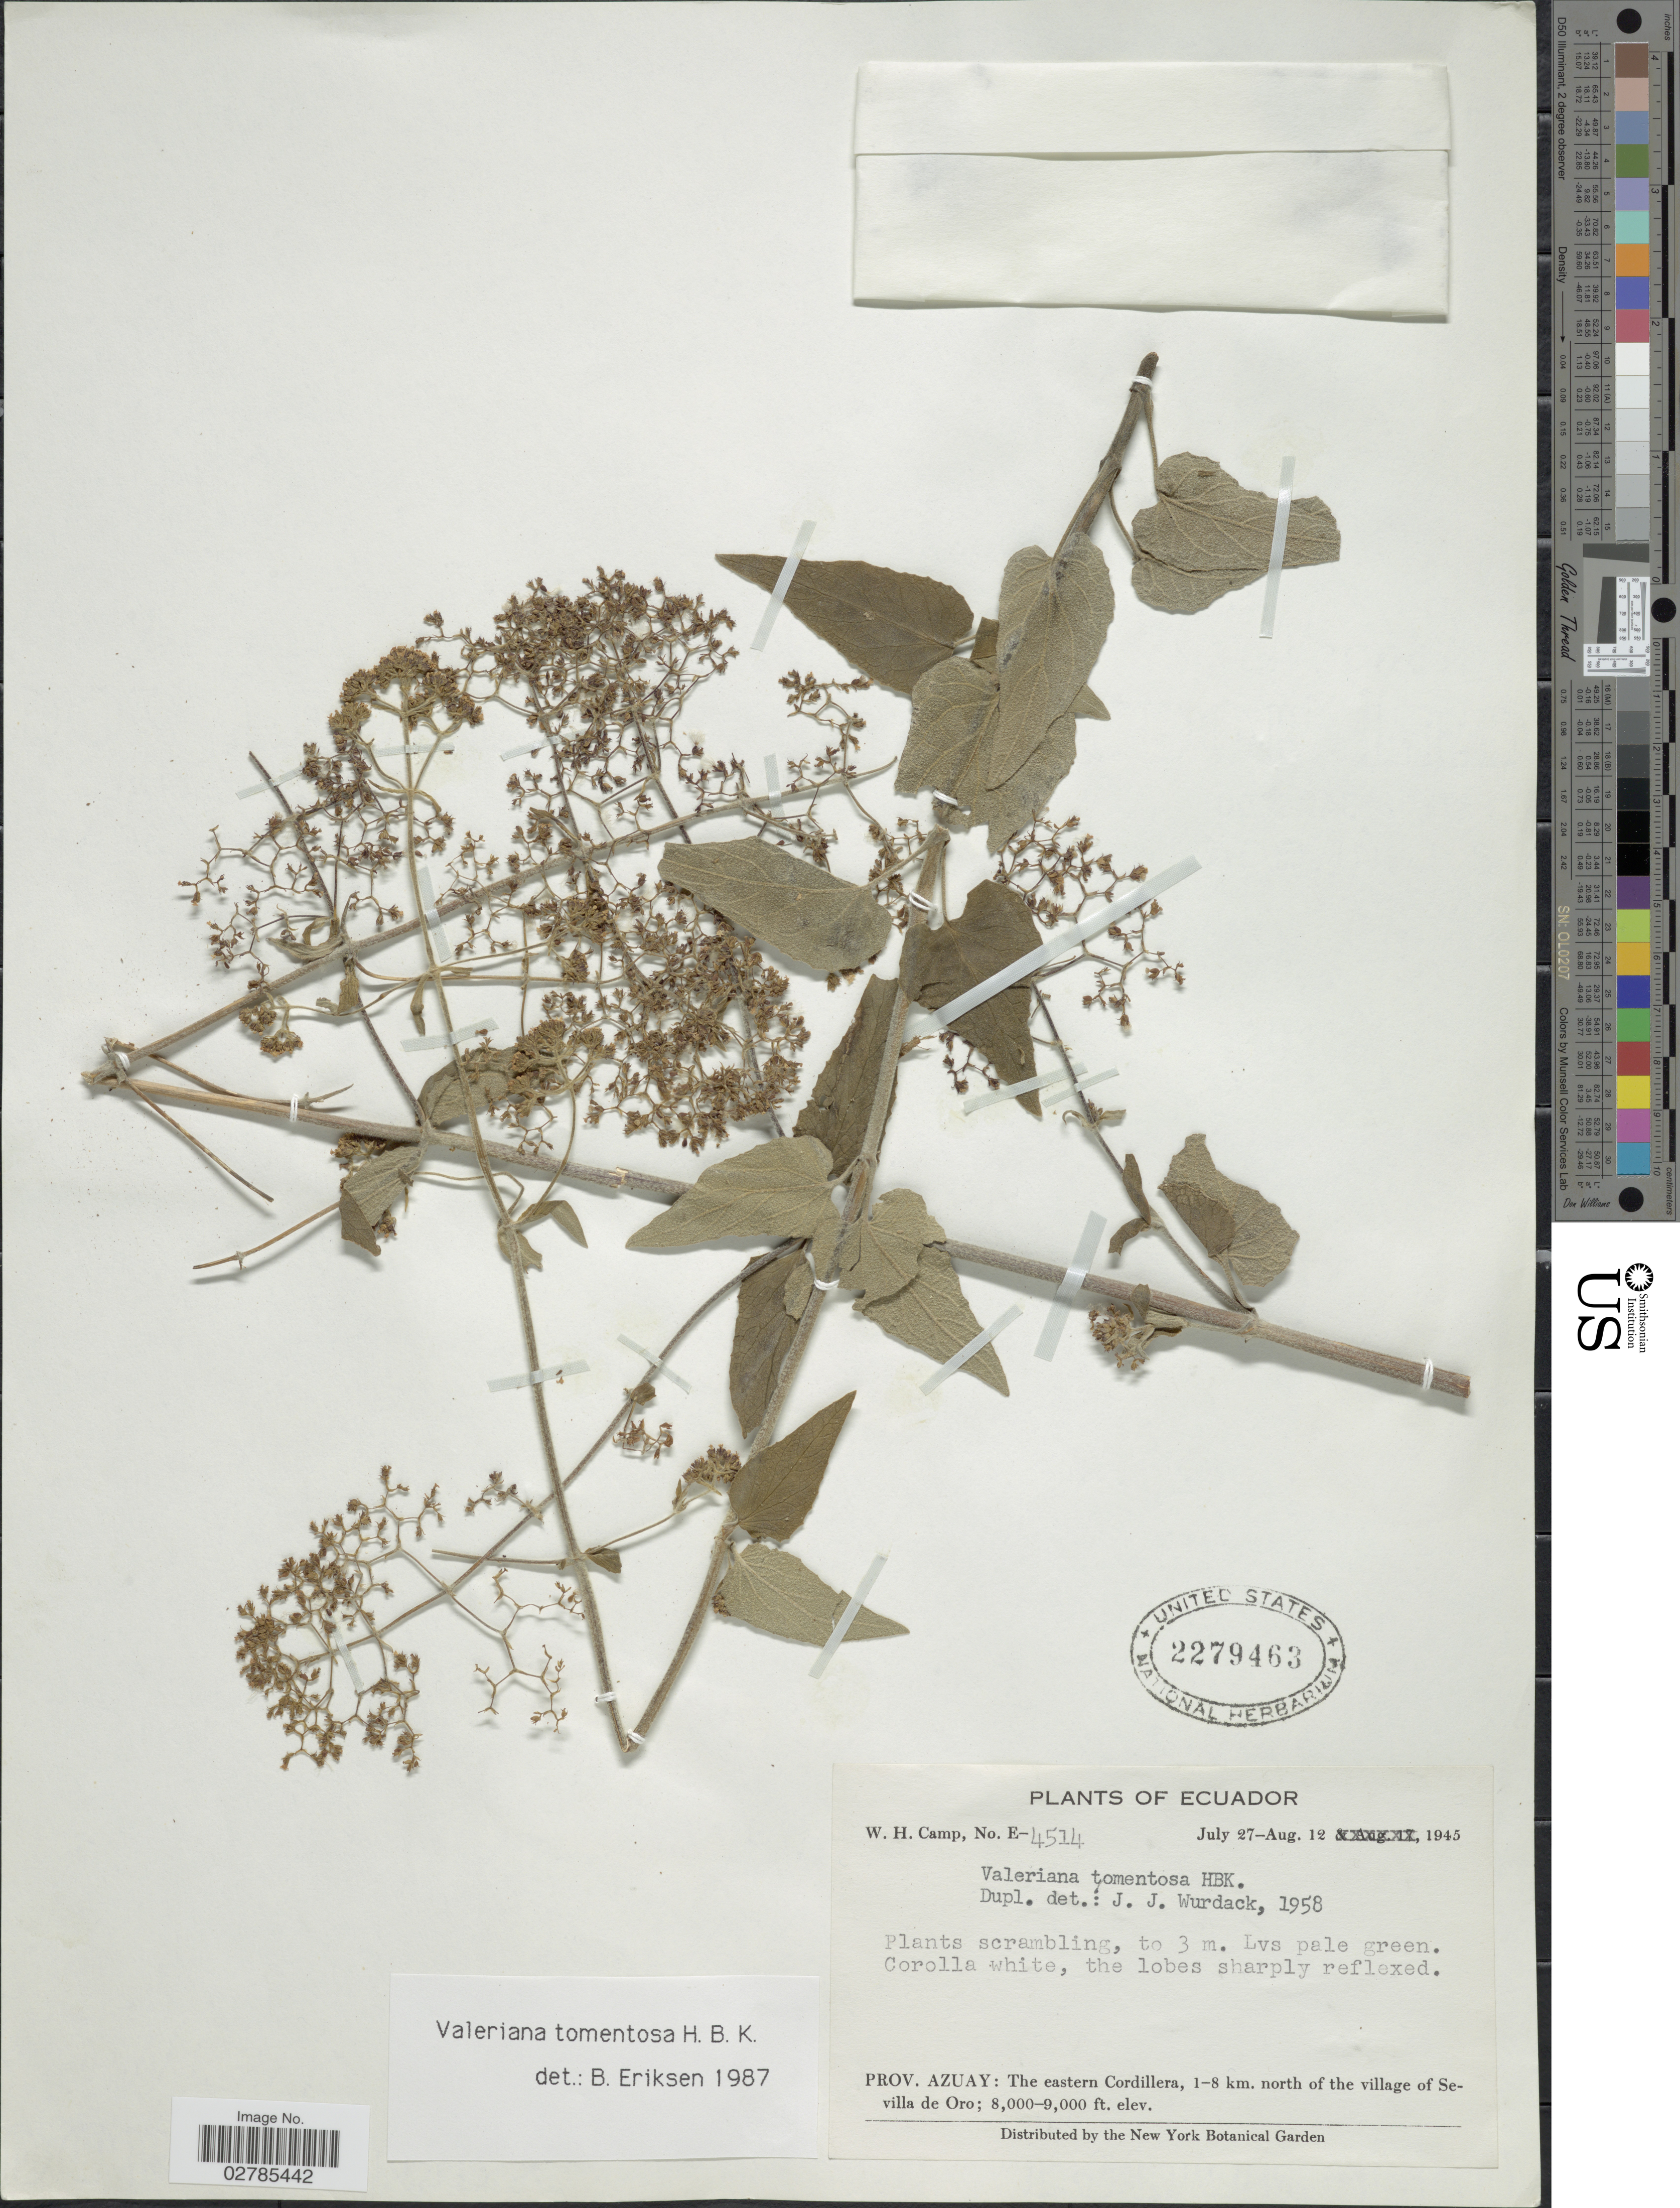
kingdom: Plantae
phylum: Tracheophyta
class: Magnoliopsida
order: Dipsacales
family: Caprifoliaceae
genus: Valeriana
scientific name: Valeriana tomentosa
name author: Kunth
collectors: W. H. Camp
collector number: E-4514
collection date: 1945-07-27/1945-08-12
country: Ecuador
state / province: Azuay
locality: The eastern Cordillera, 1-8 km. north of the village of Sevilla de Oro.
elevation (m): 2438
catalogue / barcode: US 2279463